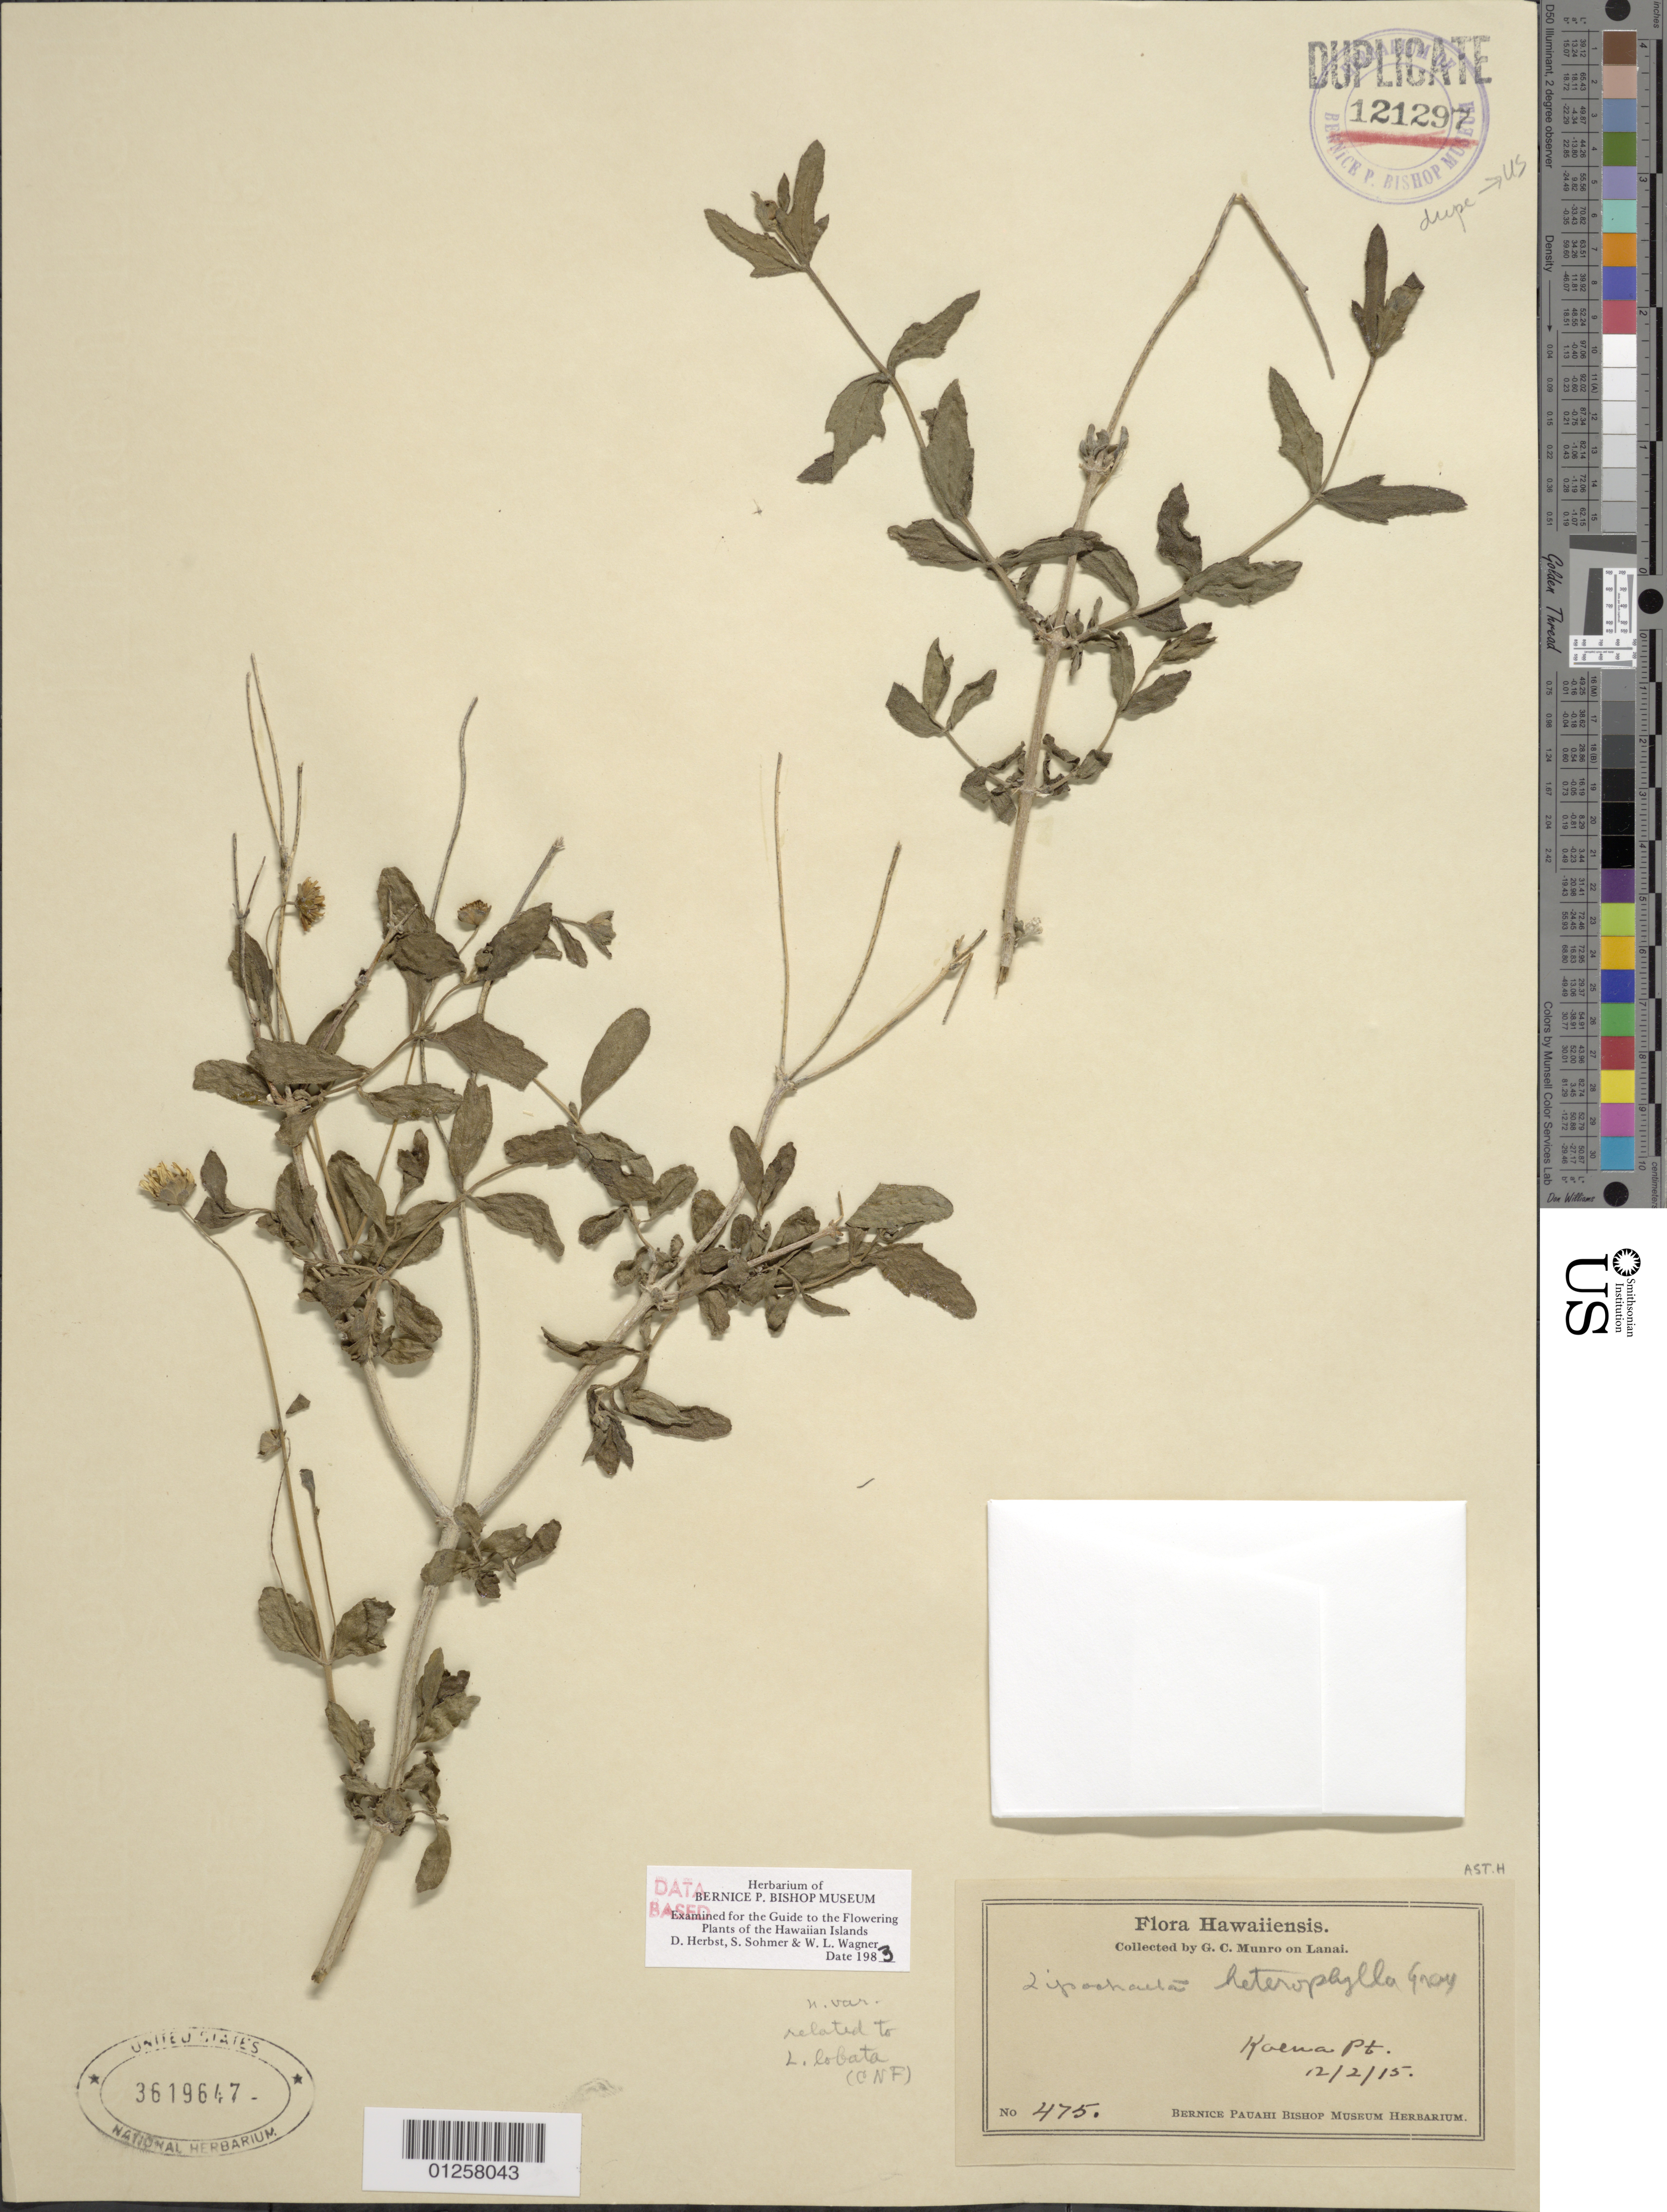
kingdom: Plantae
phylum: Tracheophyta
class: Magnoliopsida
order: Asterales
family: Asteraceae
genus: Lipochaeta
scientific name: Lipochaeta heterophylla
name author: A. Gray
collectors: G. C. Munro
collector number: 475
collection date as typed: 12 Feb 1915 or 2 Dec 1915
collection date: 1915-02-12 or 1915-12-02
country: United States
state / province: Hawaii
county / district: Maui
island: Maui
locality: Koena Pt.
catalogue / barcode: US 3619647